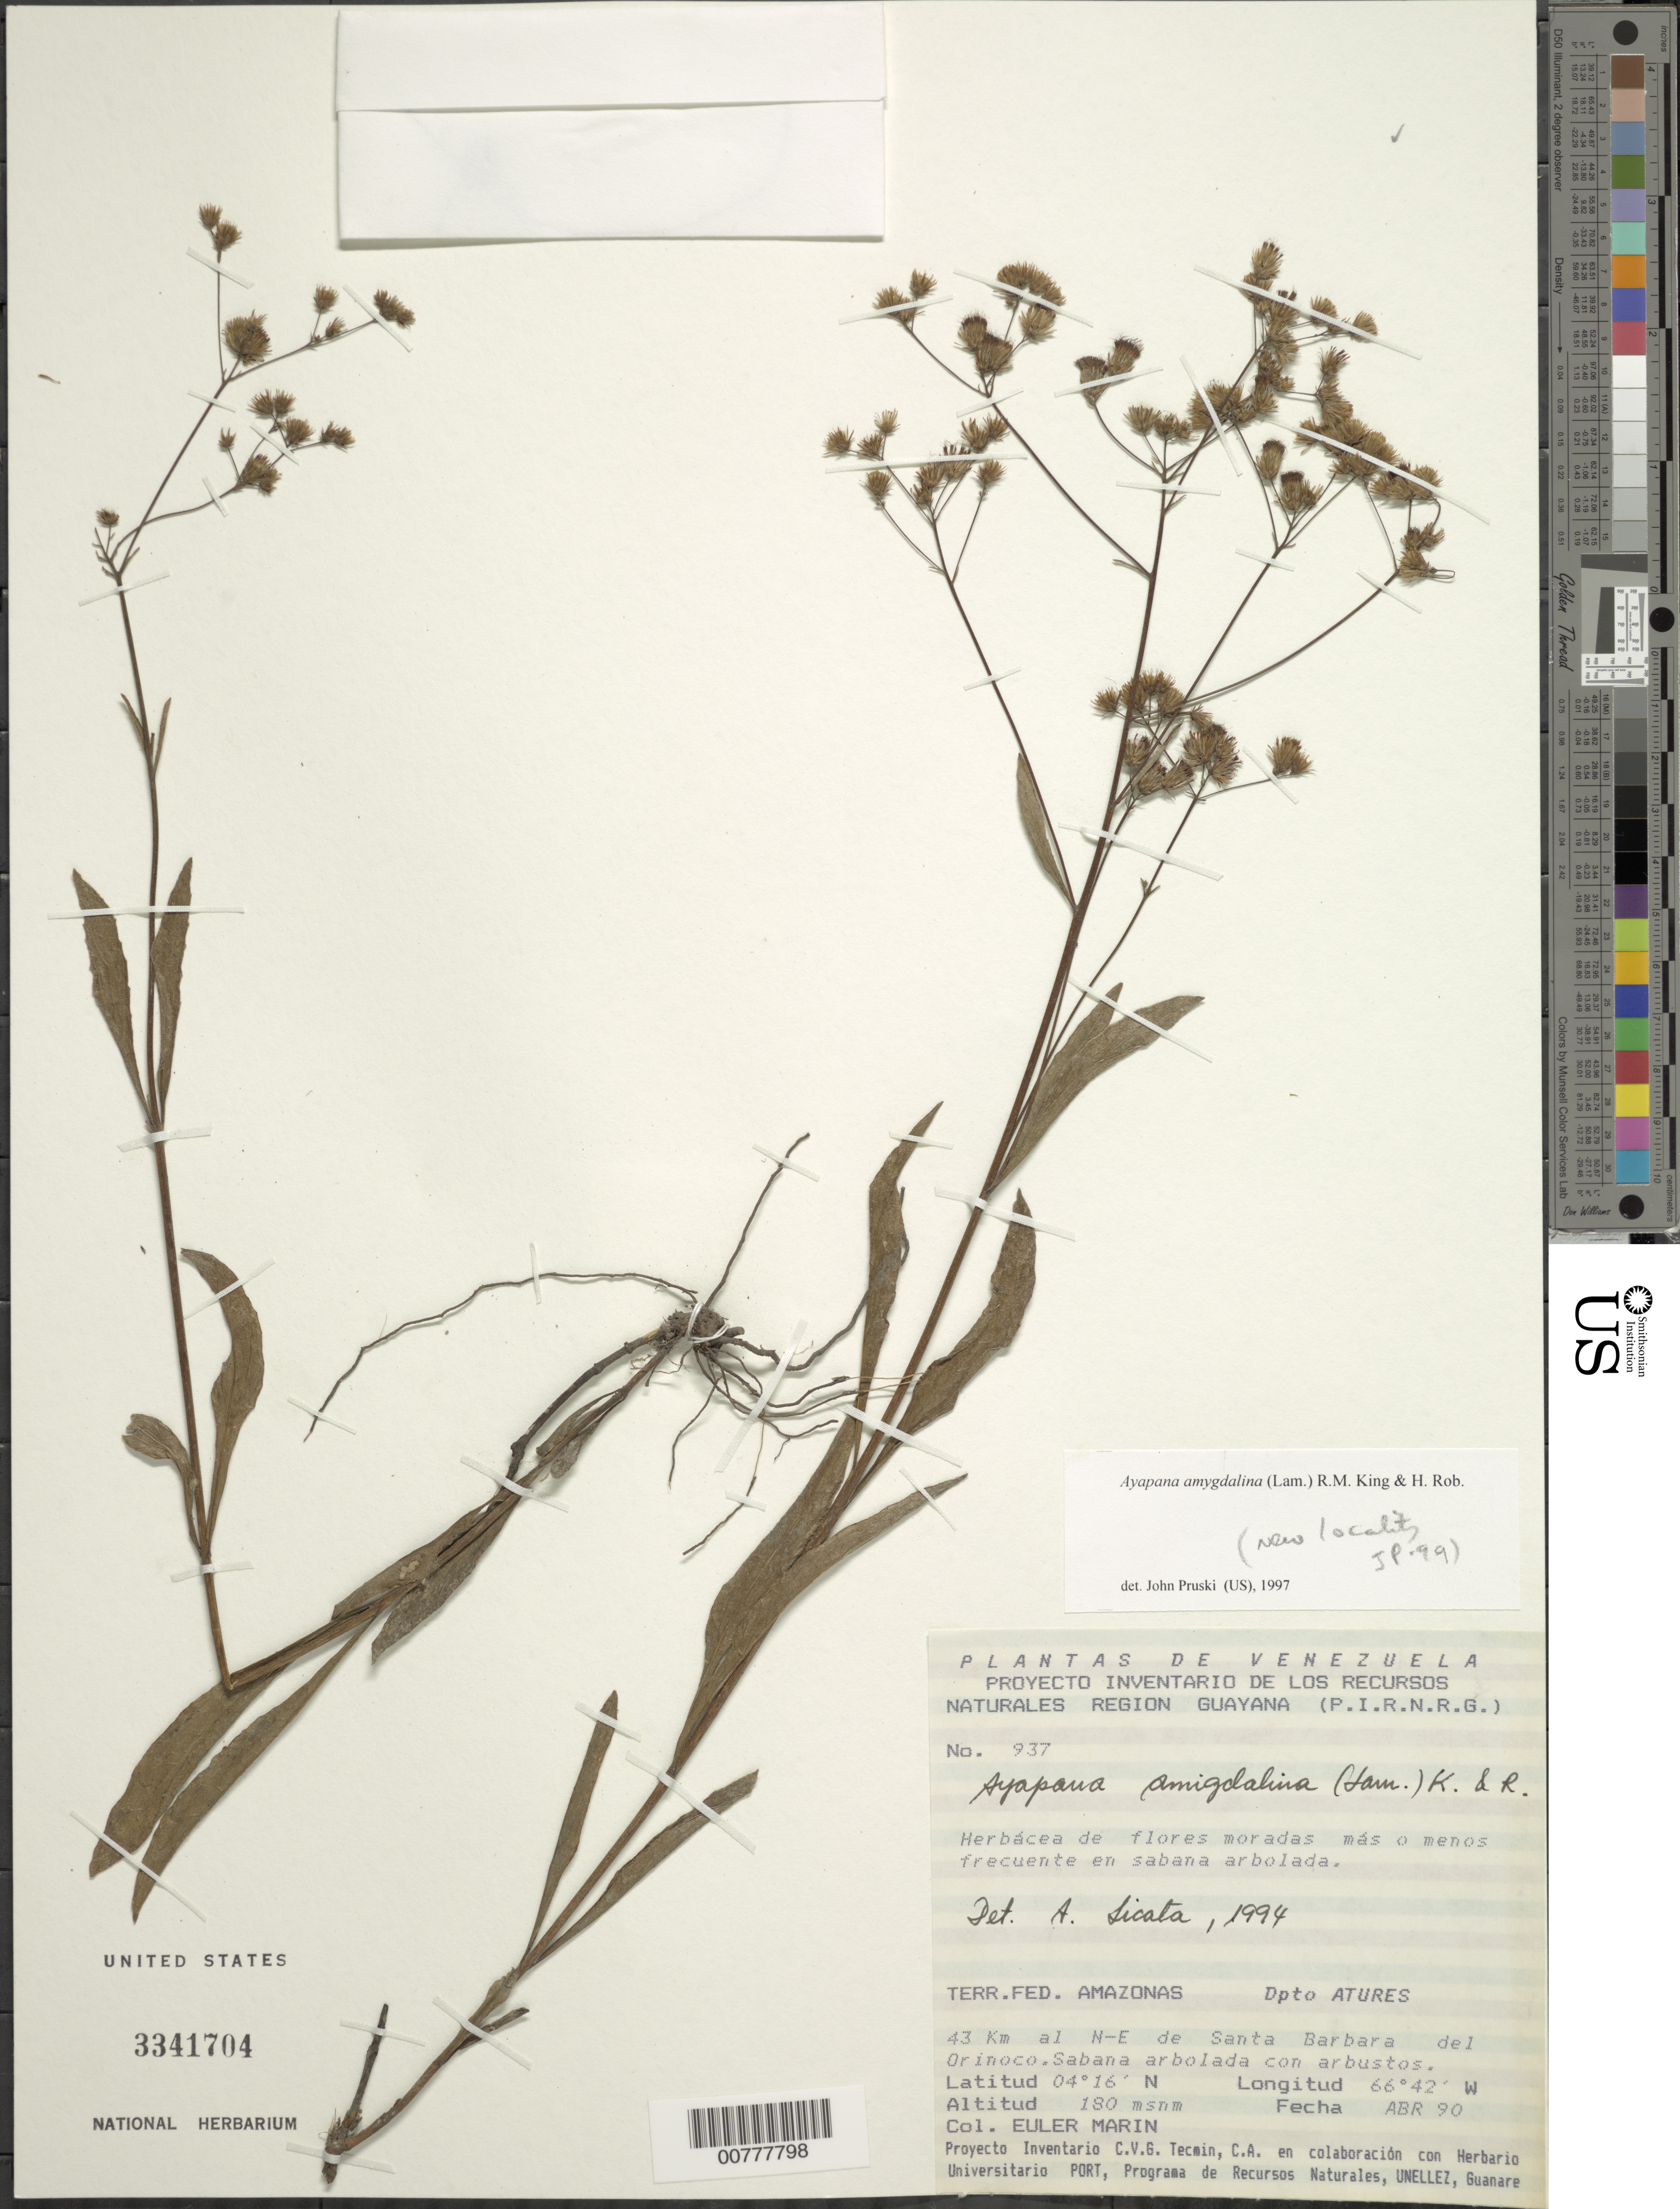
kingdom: Plantae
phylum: Tracheophyta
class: Magnoliopsida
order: Asterales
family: Asteraceae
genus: Ayapana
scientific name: Ayapana amygdalina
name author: (Lam.) R.M. King & H. Rob.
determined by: Pruski, J. F.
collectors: E. Marin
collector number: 937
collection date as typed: Apr-90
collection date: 1990-04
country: Venezuela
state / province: Amazonas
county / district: Atures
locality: Santa Barbara del Orinoco, 43 km al NE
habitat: Sabana arbolada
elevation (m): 180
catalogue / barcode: US 3341704